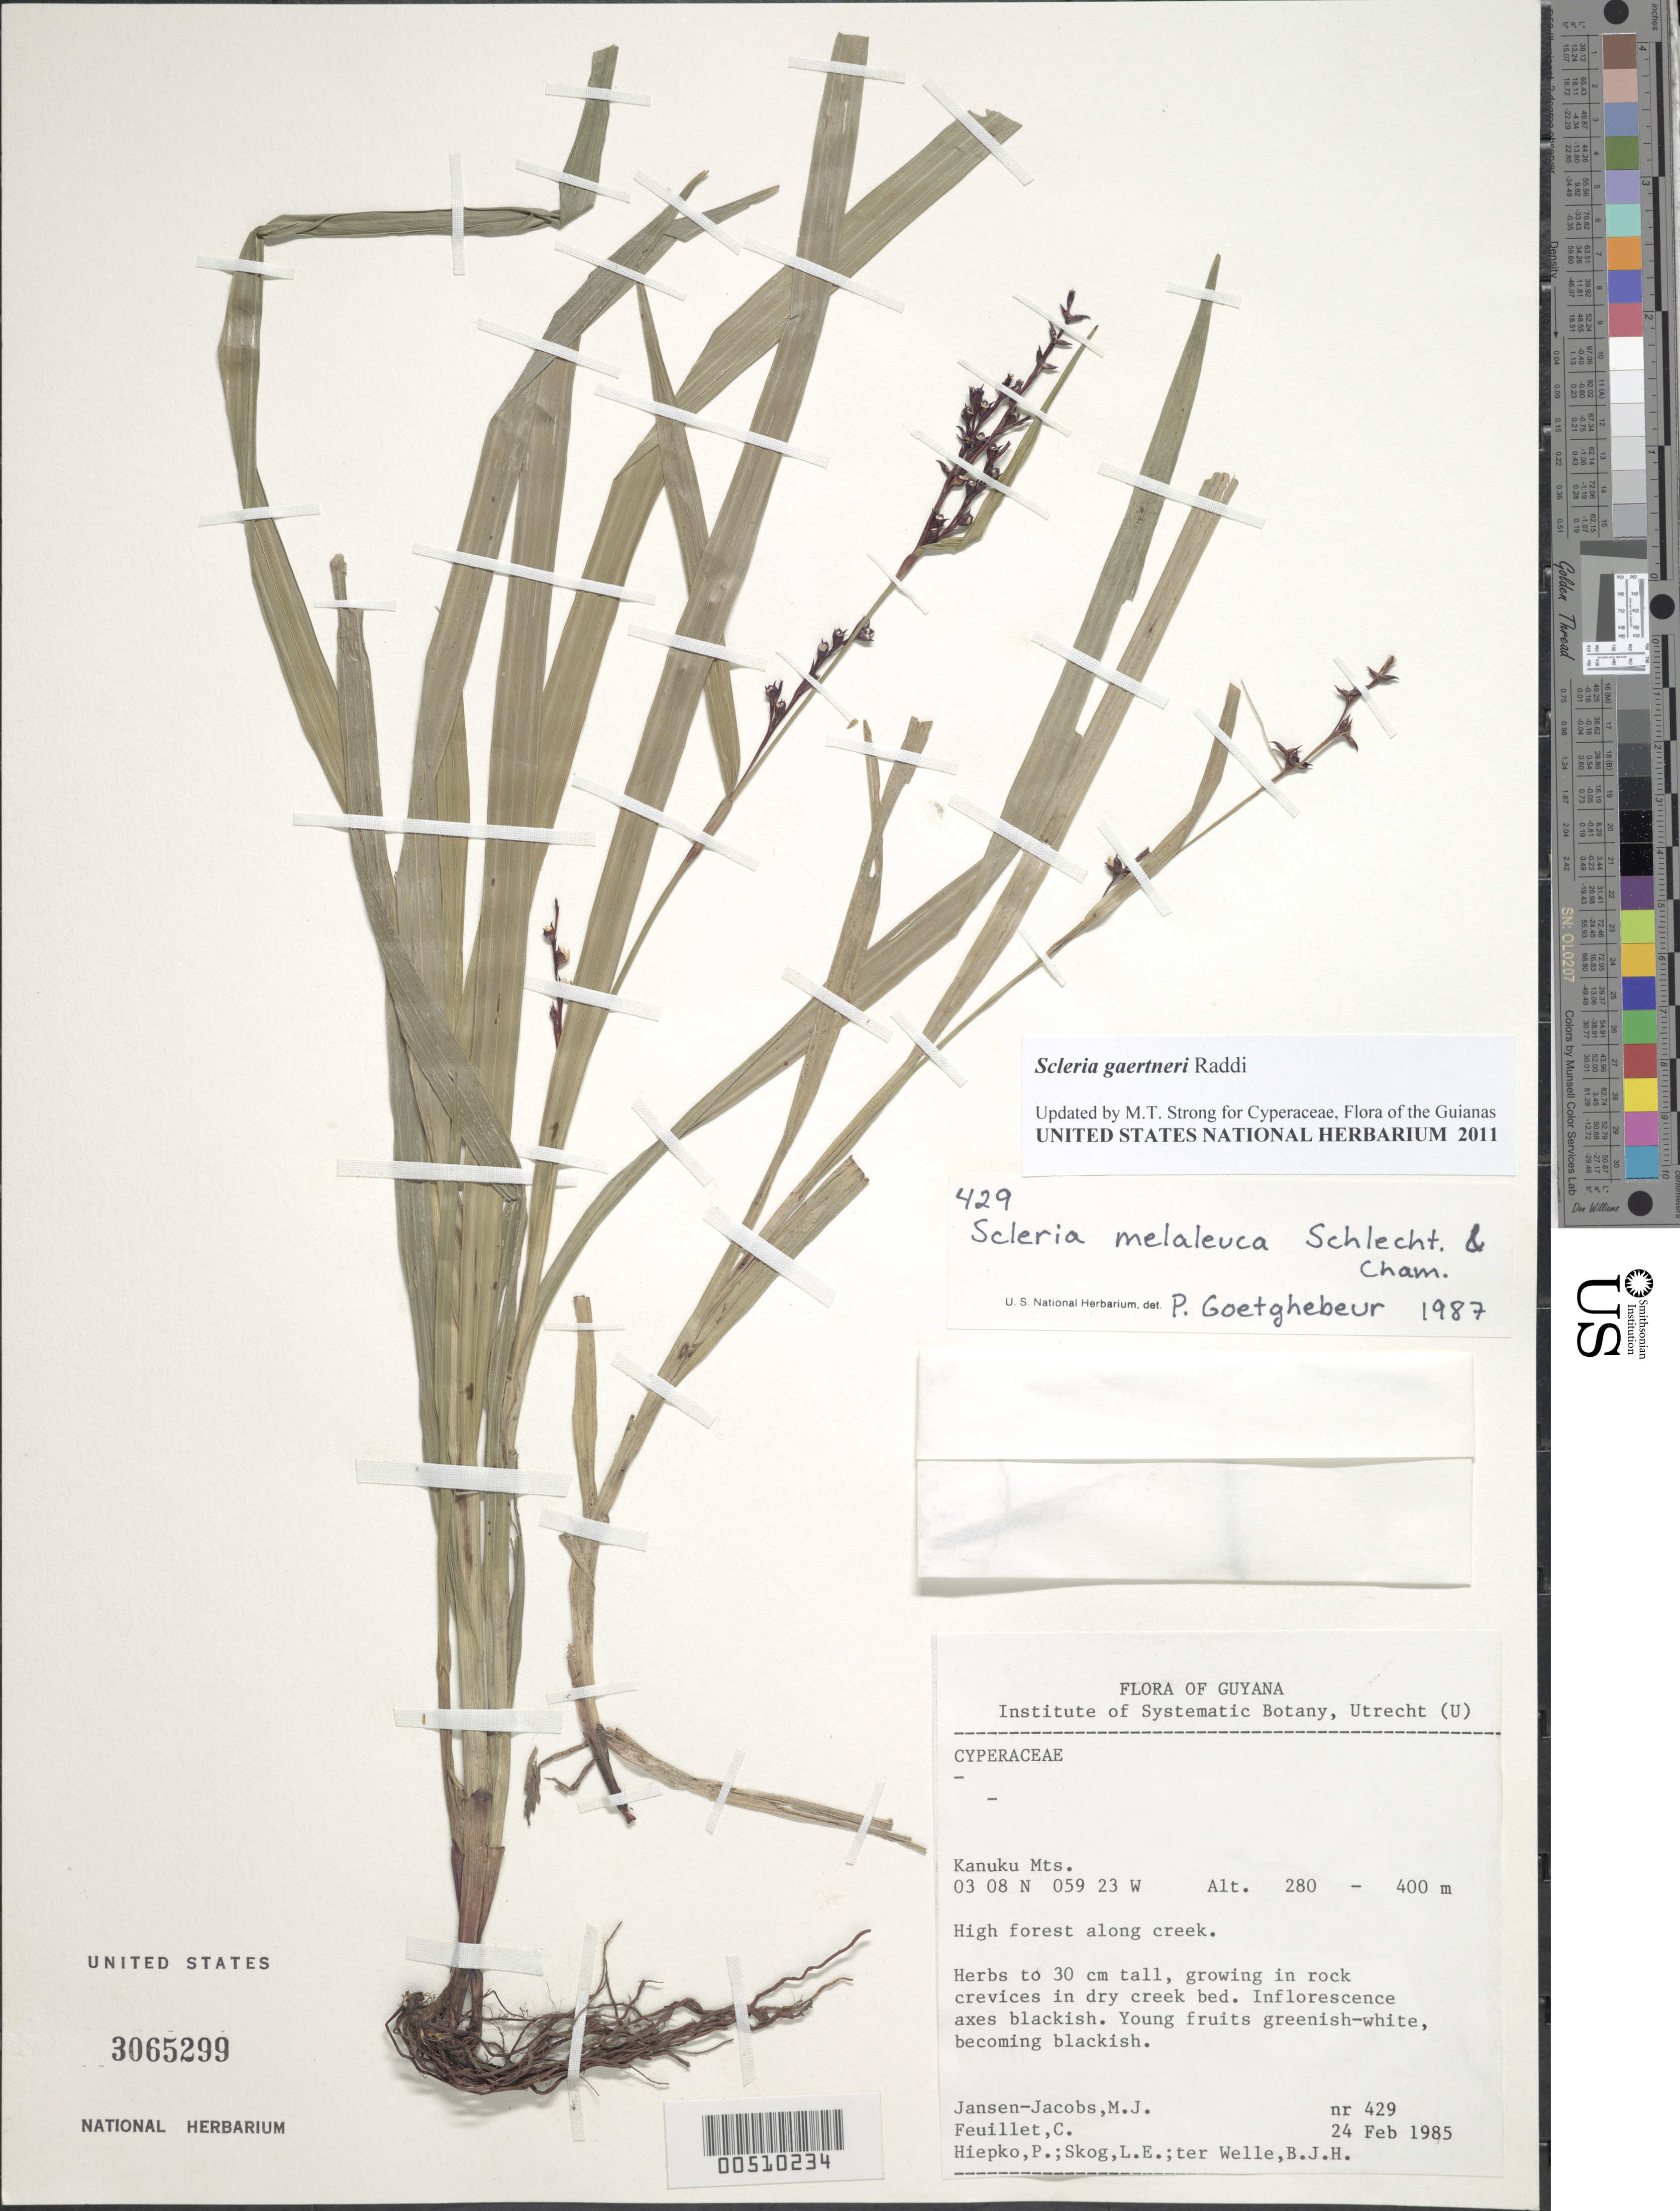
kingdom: Plantae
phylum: Tracheophyta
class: Liliopsida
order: Poales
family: Cyperaceae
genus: Scleria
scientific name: Scleria gaertneri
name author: Raddi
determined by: Strong, Mark T., (BOT), Smithsonian Institution - National Museum of Natural History (UNITED STATES)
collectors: M. J. Jansen-Jacobs, P. H. Hiepko, L. E. Skog & B. Welle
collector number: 429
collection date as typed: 24 Feb 1985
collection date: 1985-02-24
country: Guyana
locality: Kanuku Mountains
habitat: High forest along creek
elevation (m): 280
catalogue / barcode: US 3065299